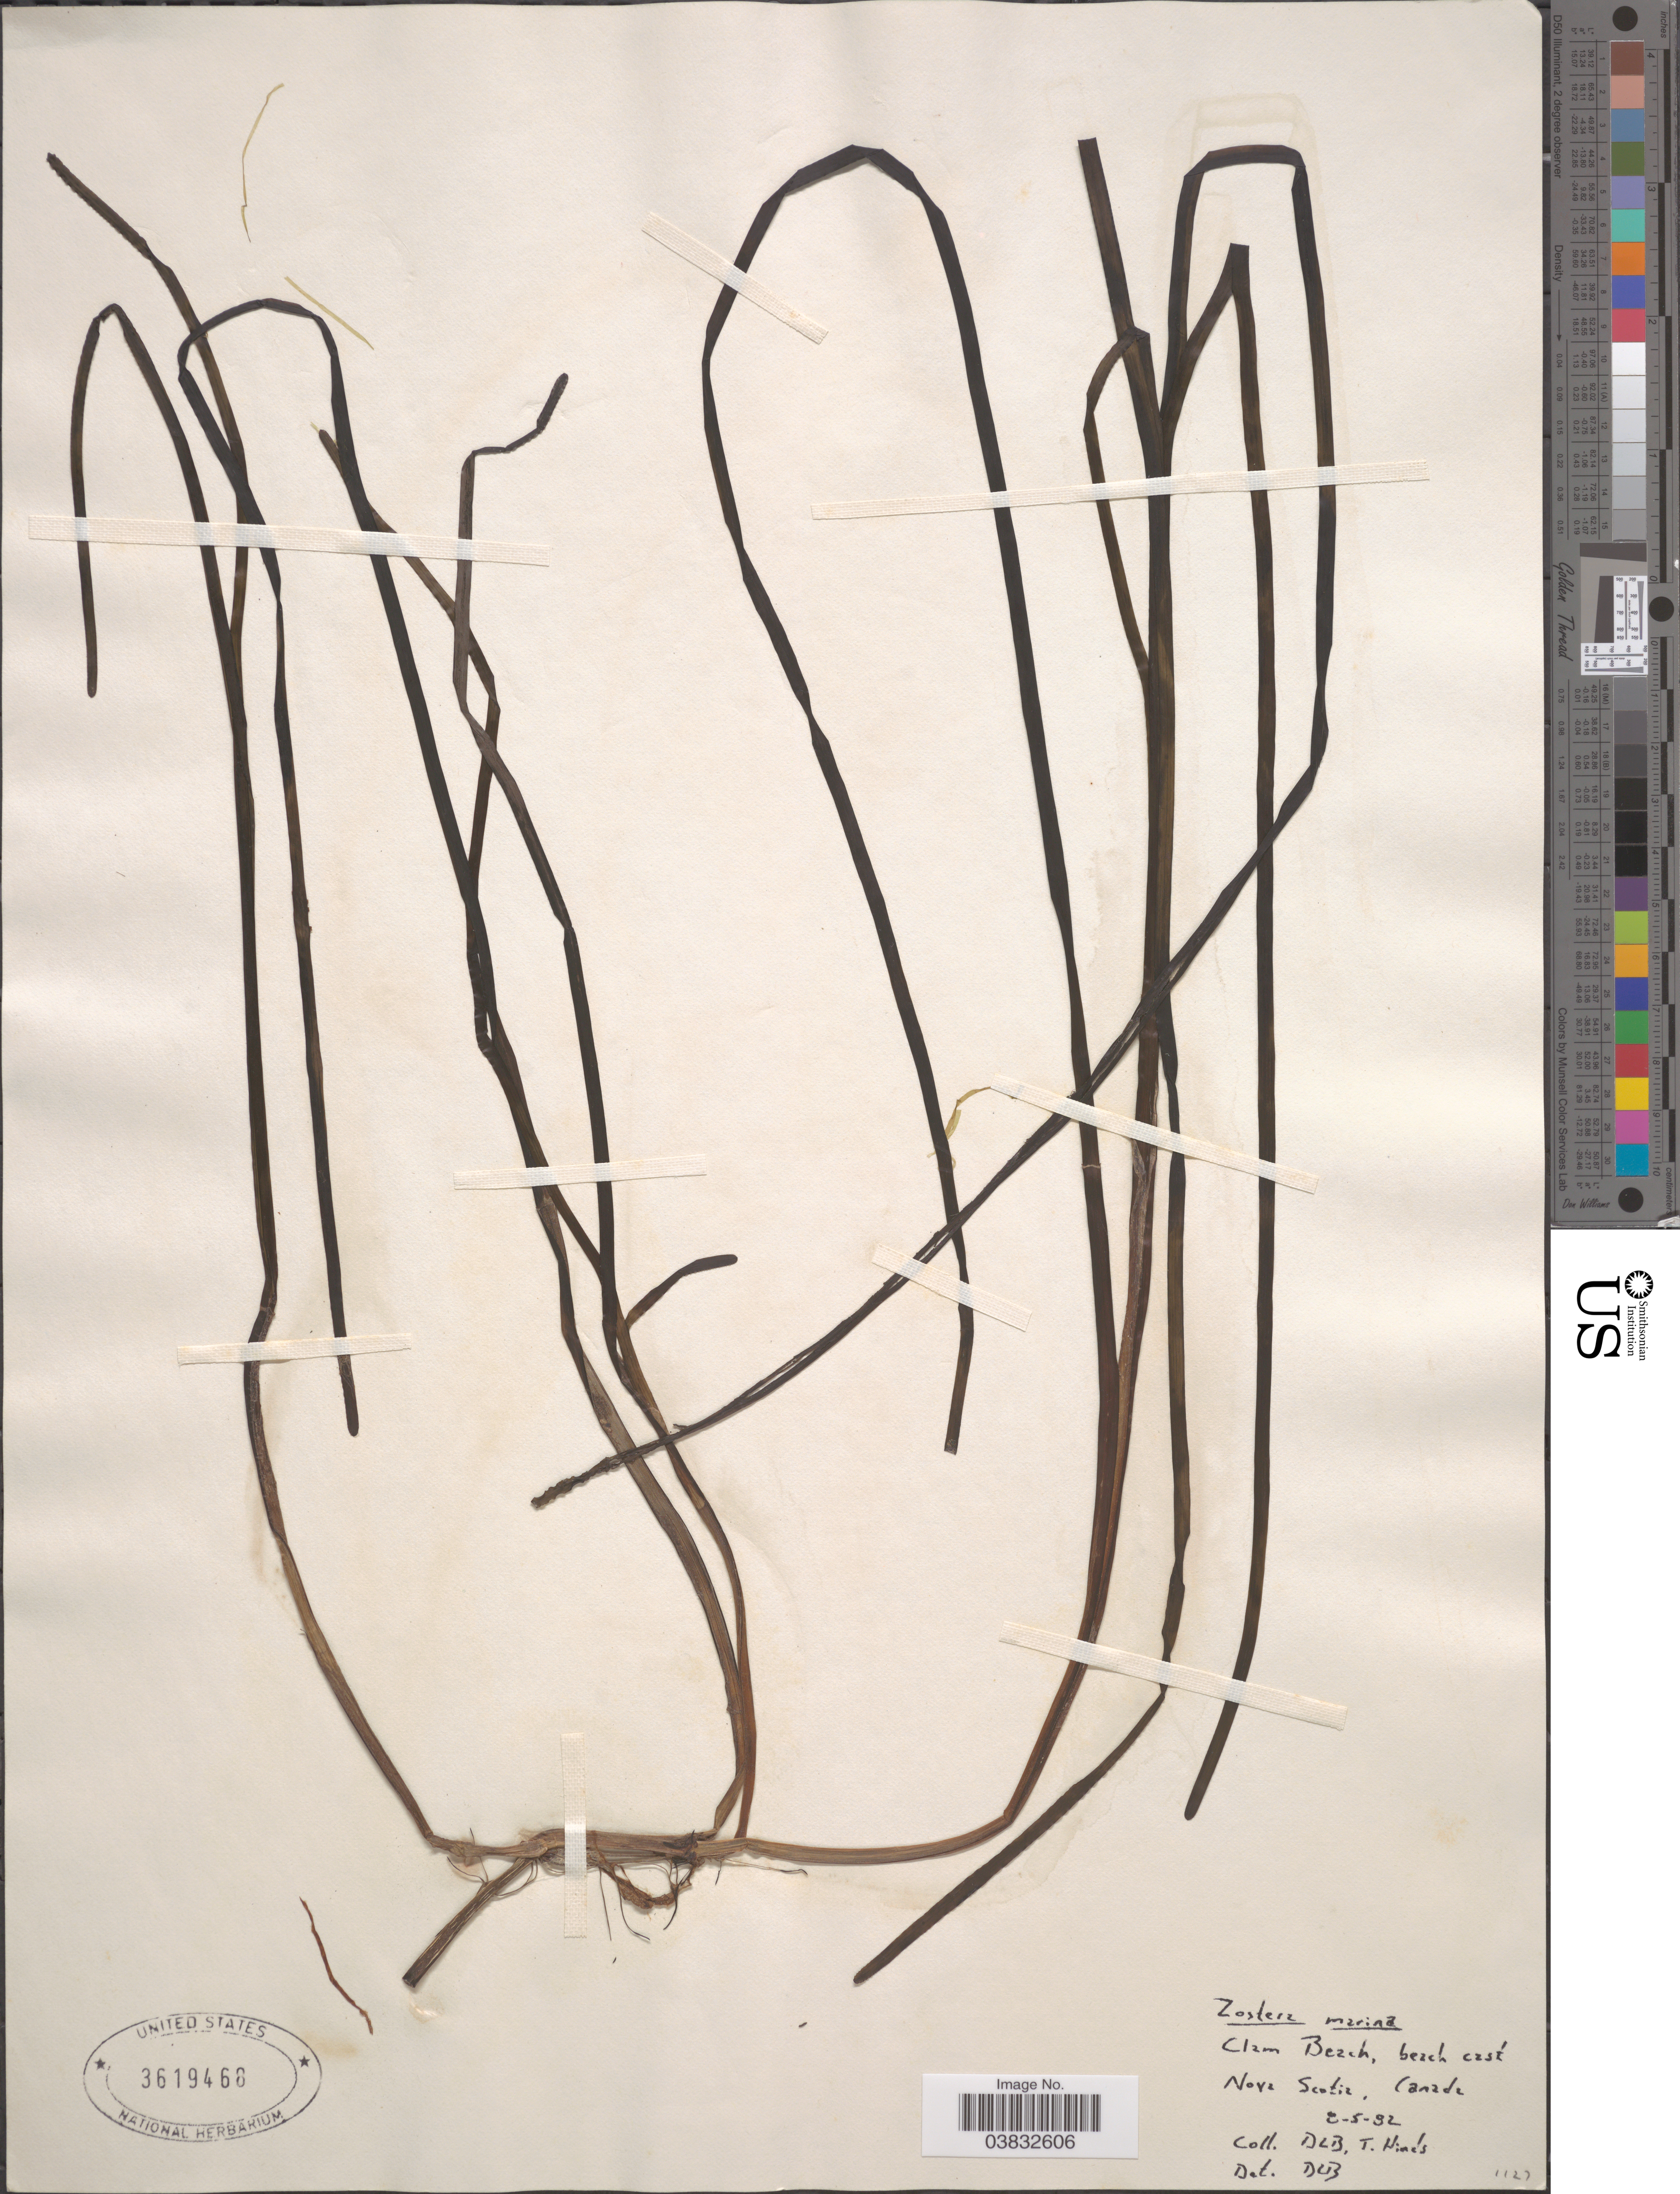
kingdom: Plantae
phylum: Tracheophyta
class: Liliopsida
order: Alismatales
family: Zosteraceae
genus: Zostera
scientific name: Zostera marina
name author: L.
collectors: D. B. & T. E. Hinds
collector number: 1127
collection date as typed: Transcribed d/m/y: 5/8/82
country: Canada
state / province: Nova Scotia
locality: Clam Beach, beach cast.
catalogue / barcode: US 3619468